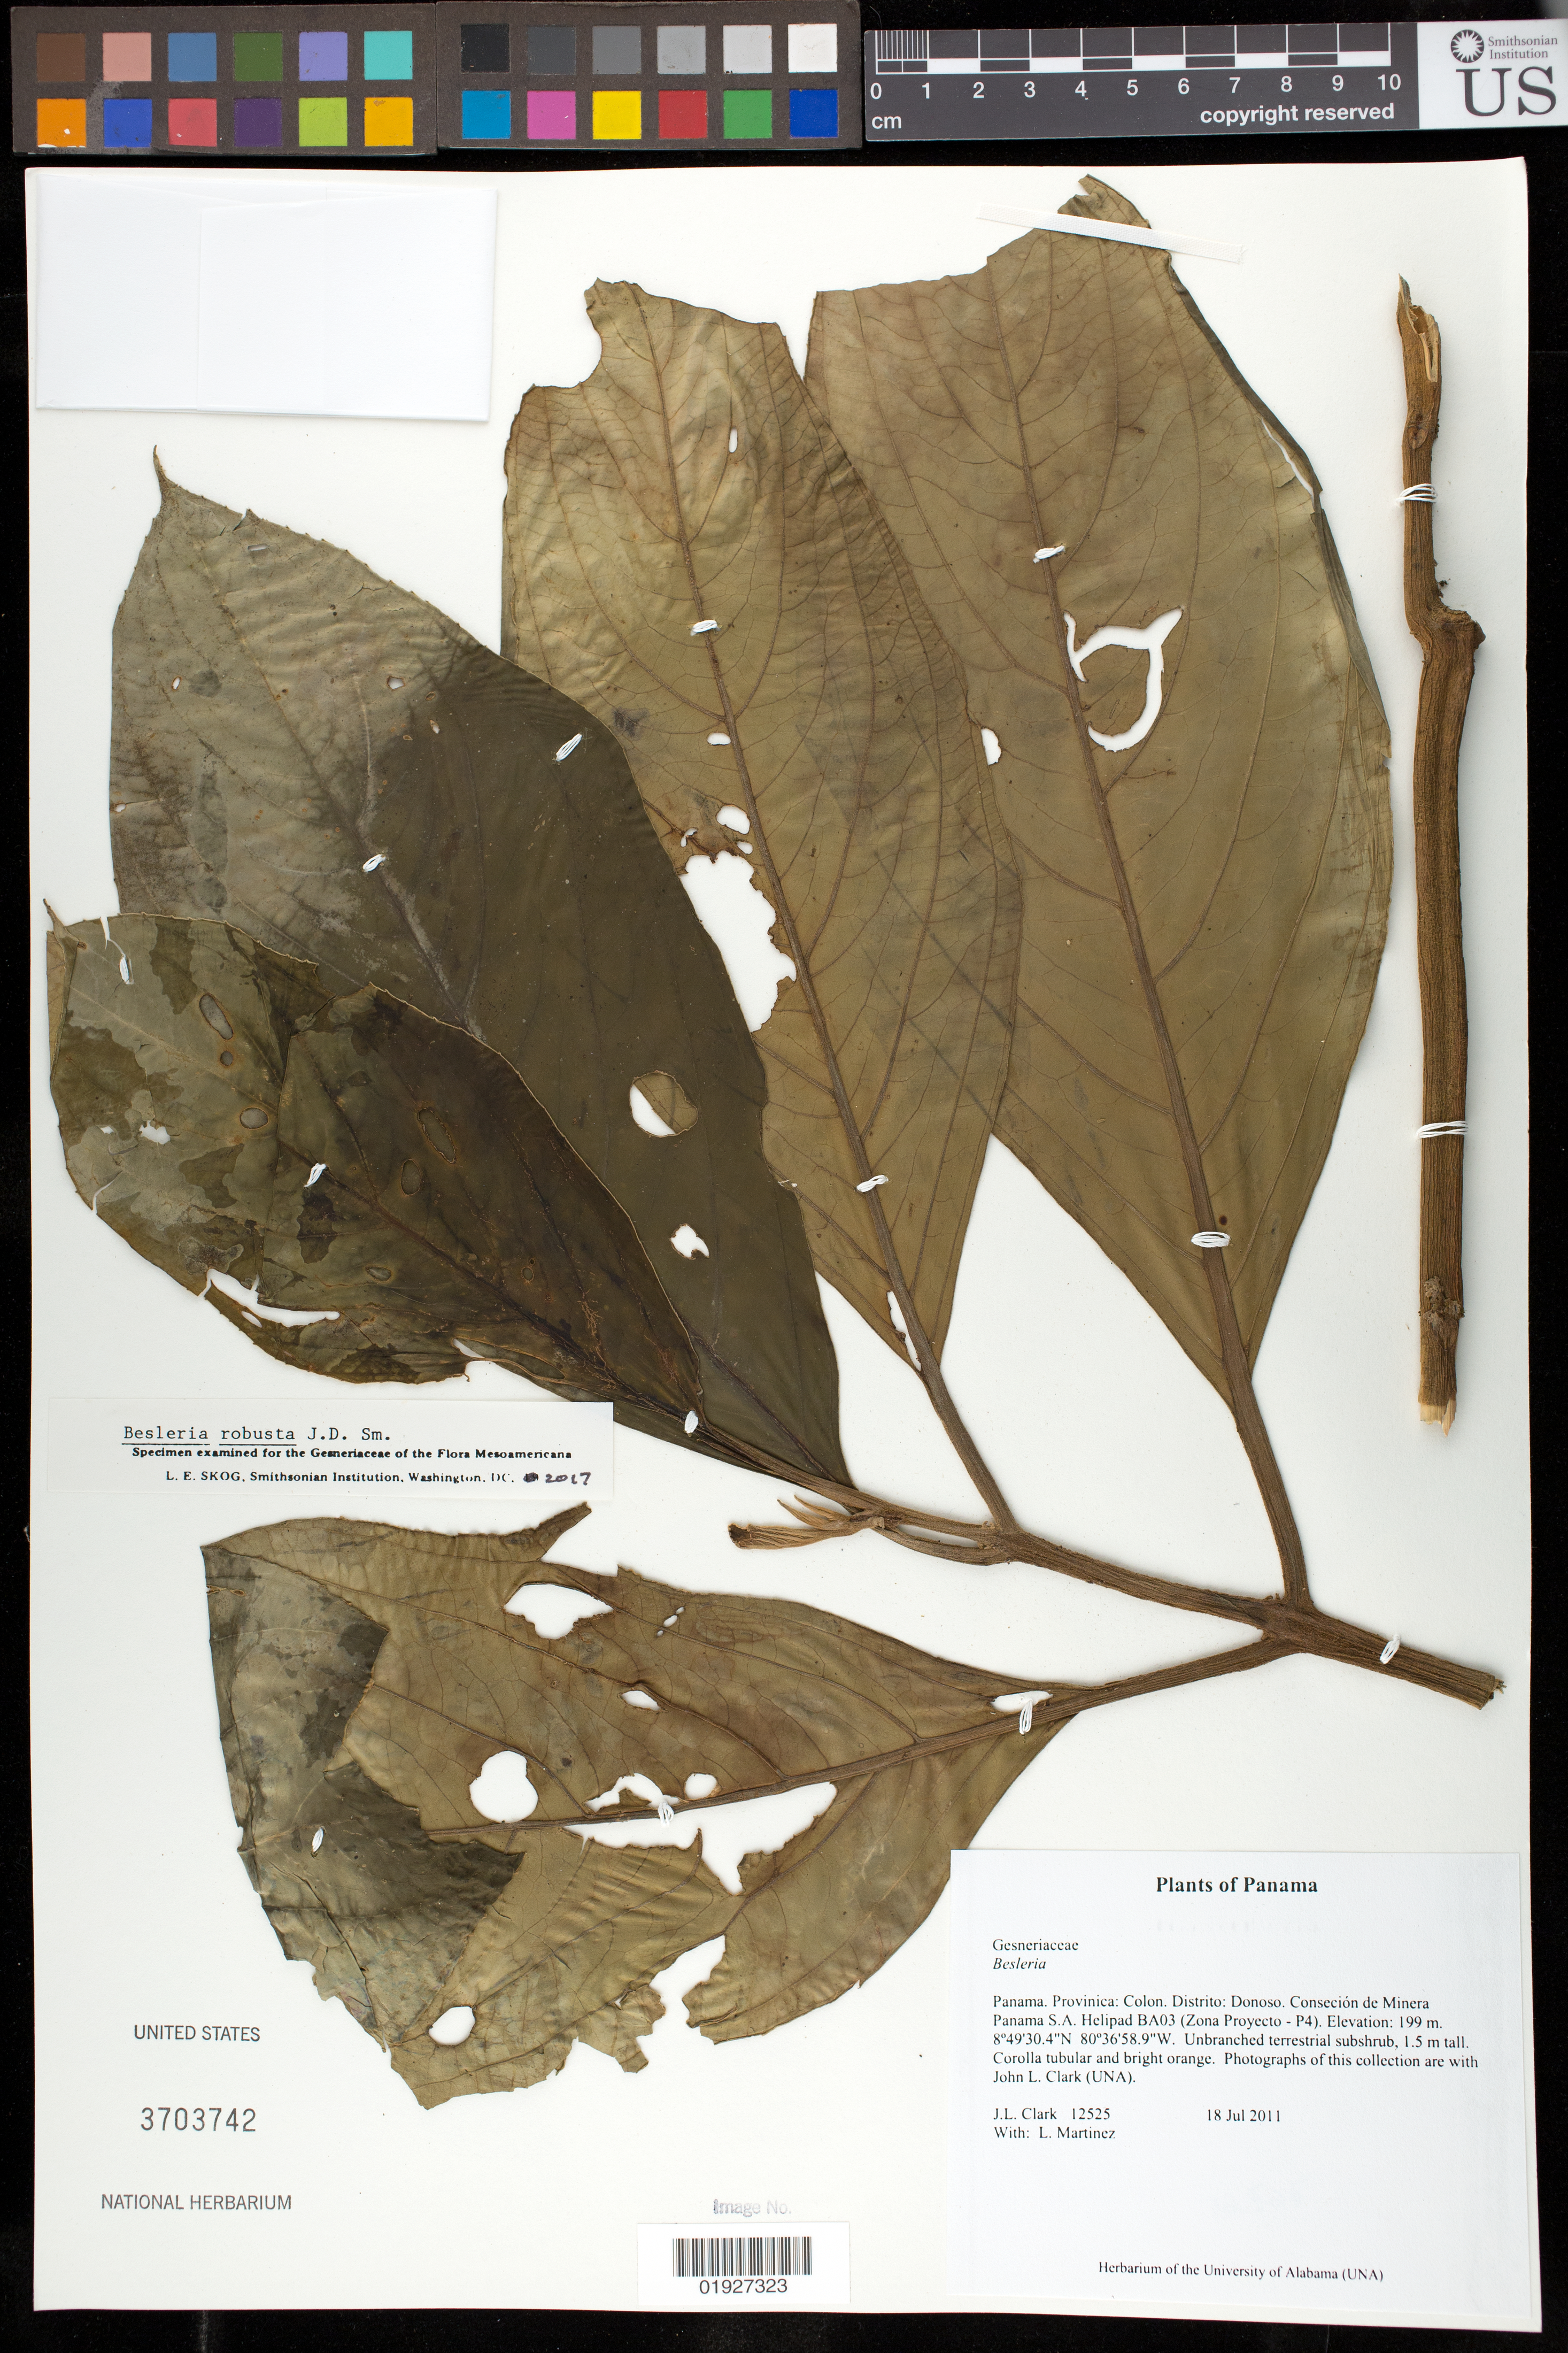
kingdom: Plantae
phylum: Tracheophyta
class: Magnoliopsida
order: Lamiales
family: Gesneriaceae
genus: Besleria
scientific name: Besleria robusta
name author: Donn. Sm.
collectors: J. L. Clark & L. Martinez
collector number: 12525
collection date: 2011-07-18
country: Panama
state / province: Colón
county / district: Donoso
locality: Conseción de Minera Panama S.A. Helipad BA03 (Zona Proyecto - P4)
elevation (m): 199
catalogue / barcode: US 3703742